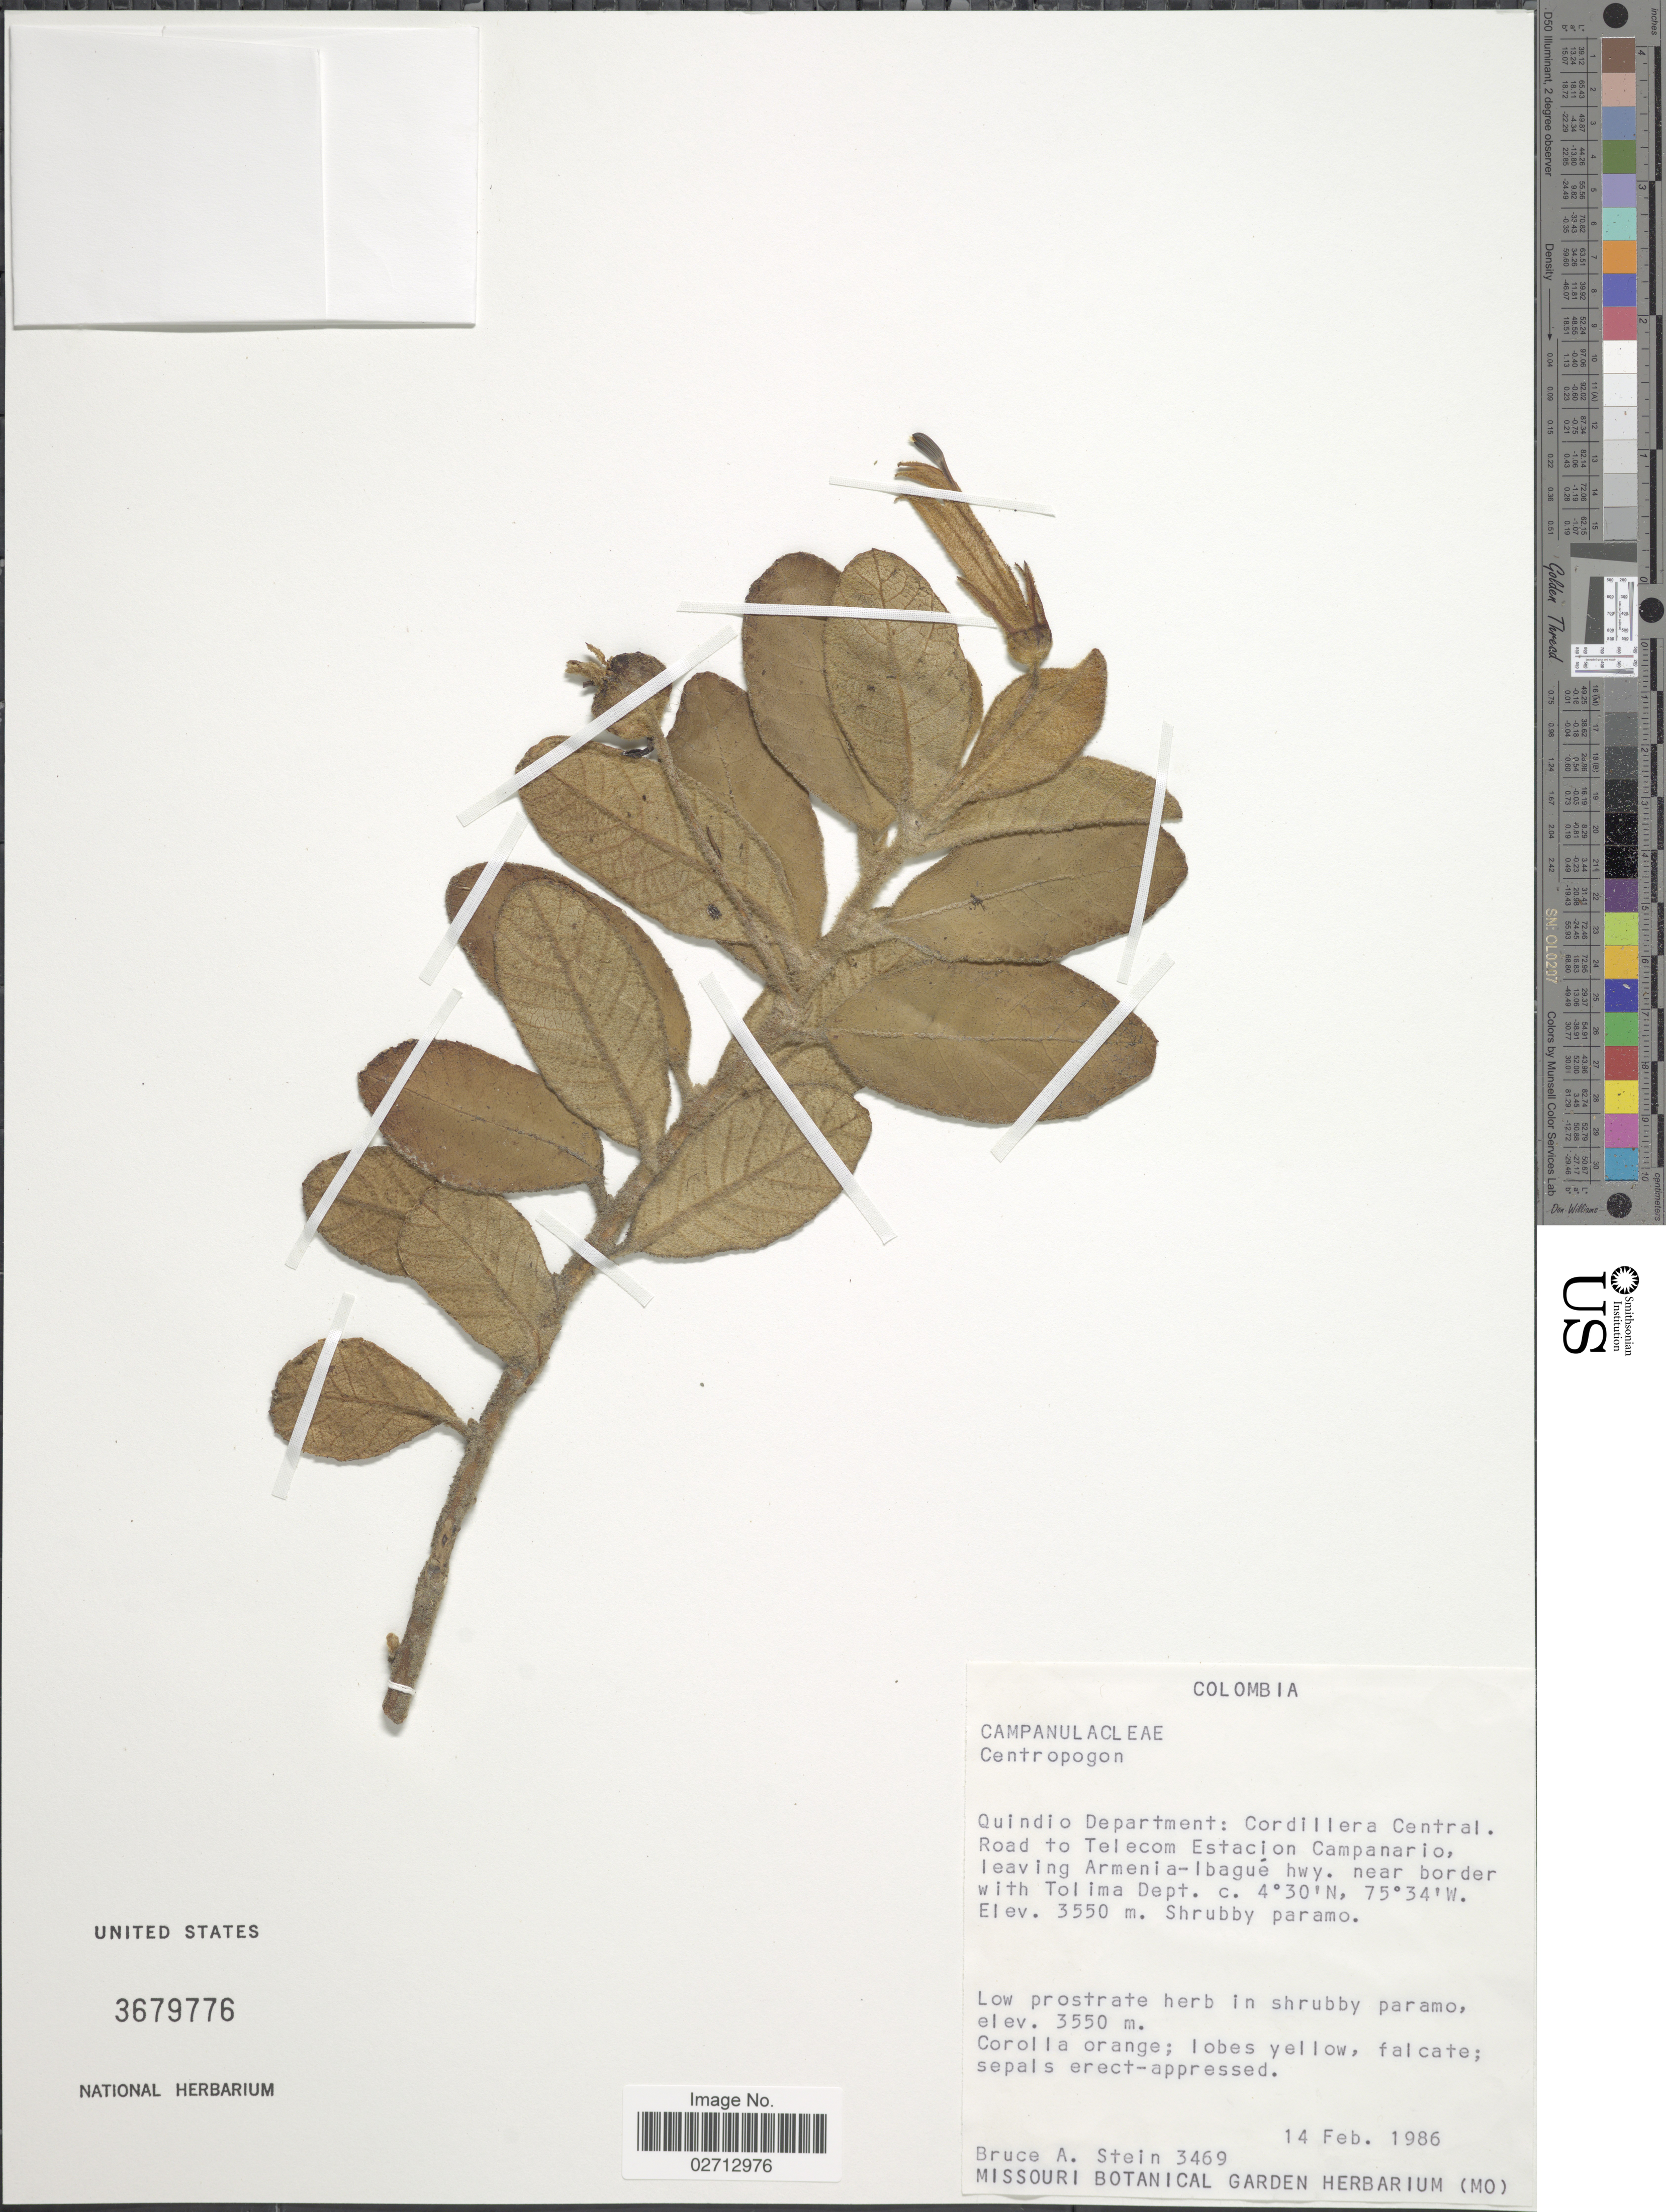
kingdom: Plantae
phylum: Tracheophyta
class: Magnoliopsida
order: Asterales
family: Campanulaceae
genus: Centropogon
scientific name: Centropogon sp.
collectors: B. A. Stein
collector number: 3469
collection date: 1986-02-14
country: Colombia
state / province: Quindío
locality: Cordillera Central. Road to Telecom Estacion Campanario, leaving Armenia-Ibaque hwy. near border with Tolima Dept.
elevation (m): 3550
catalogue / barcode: US 3679776